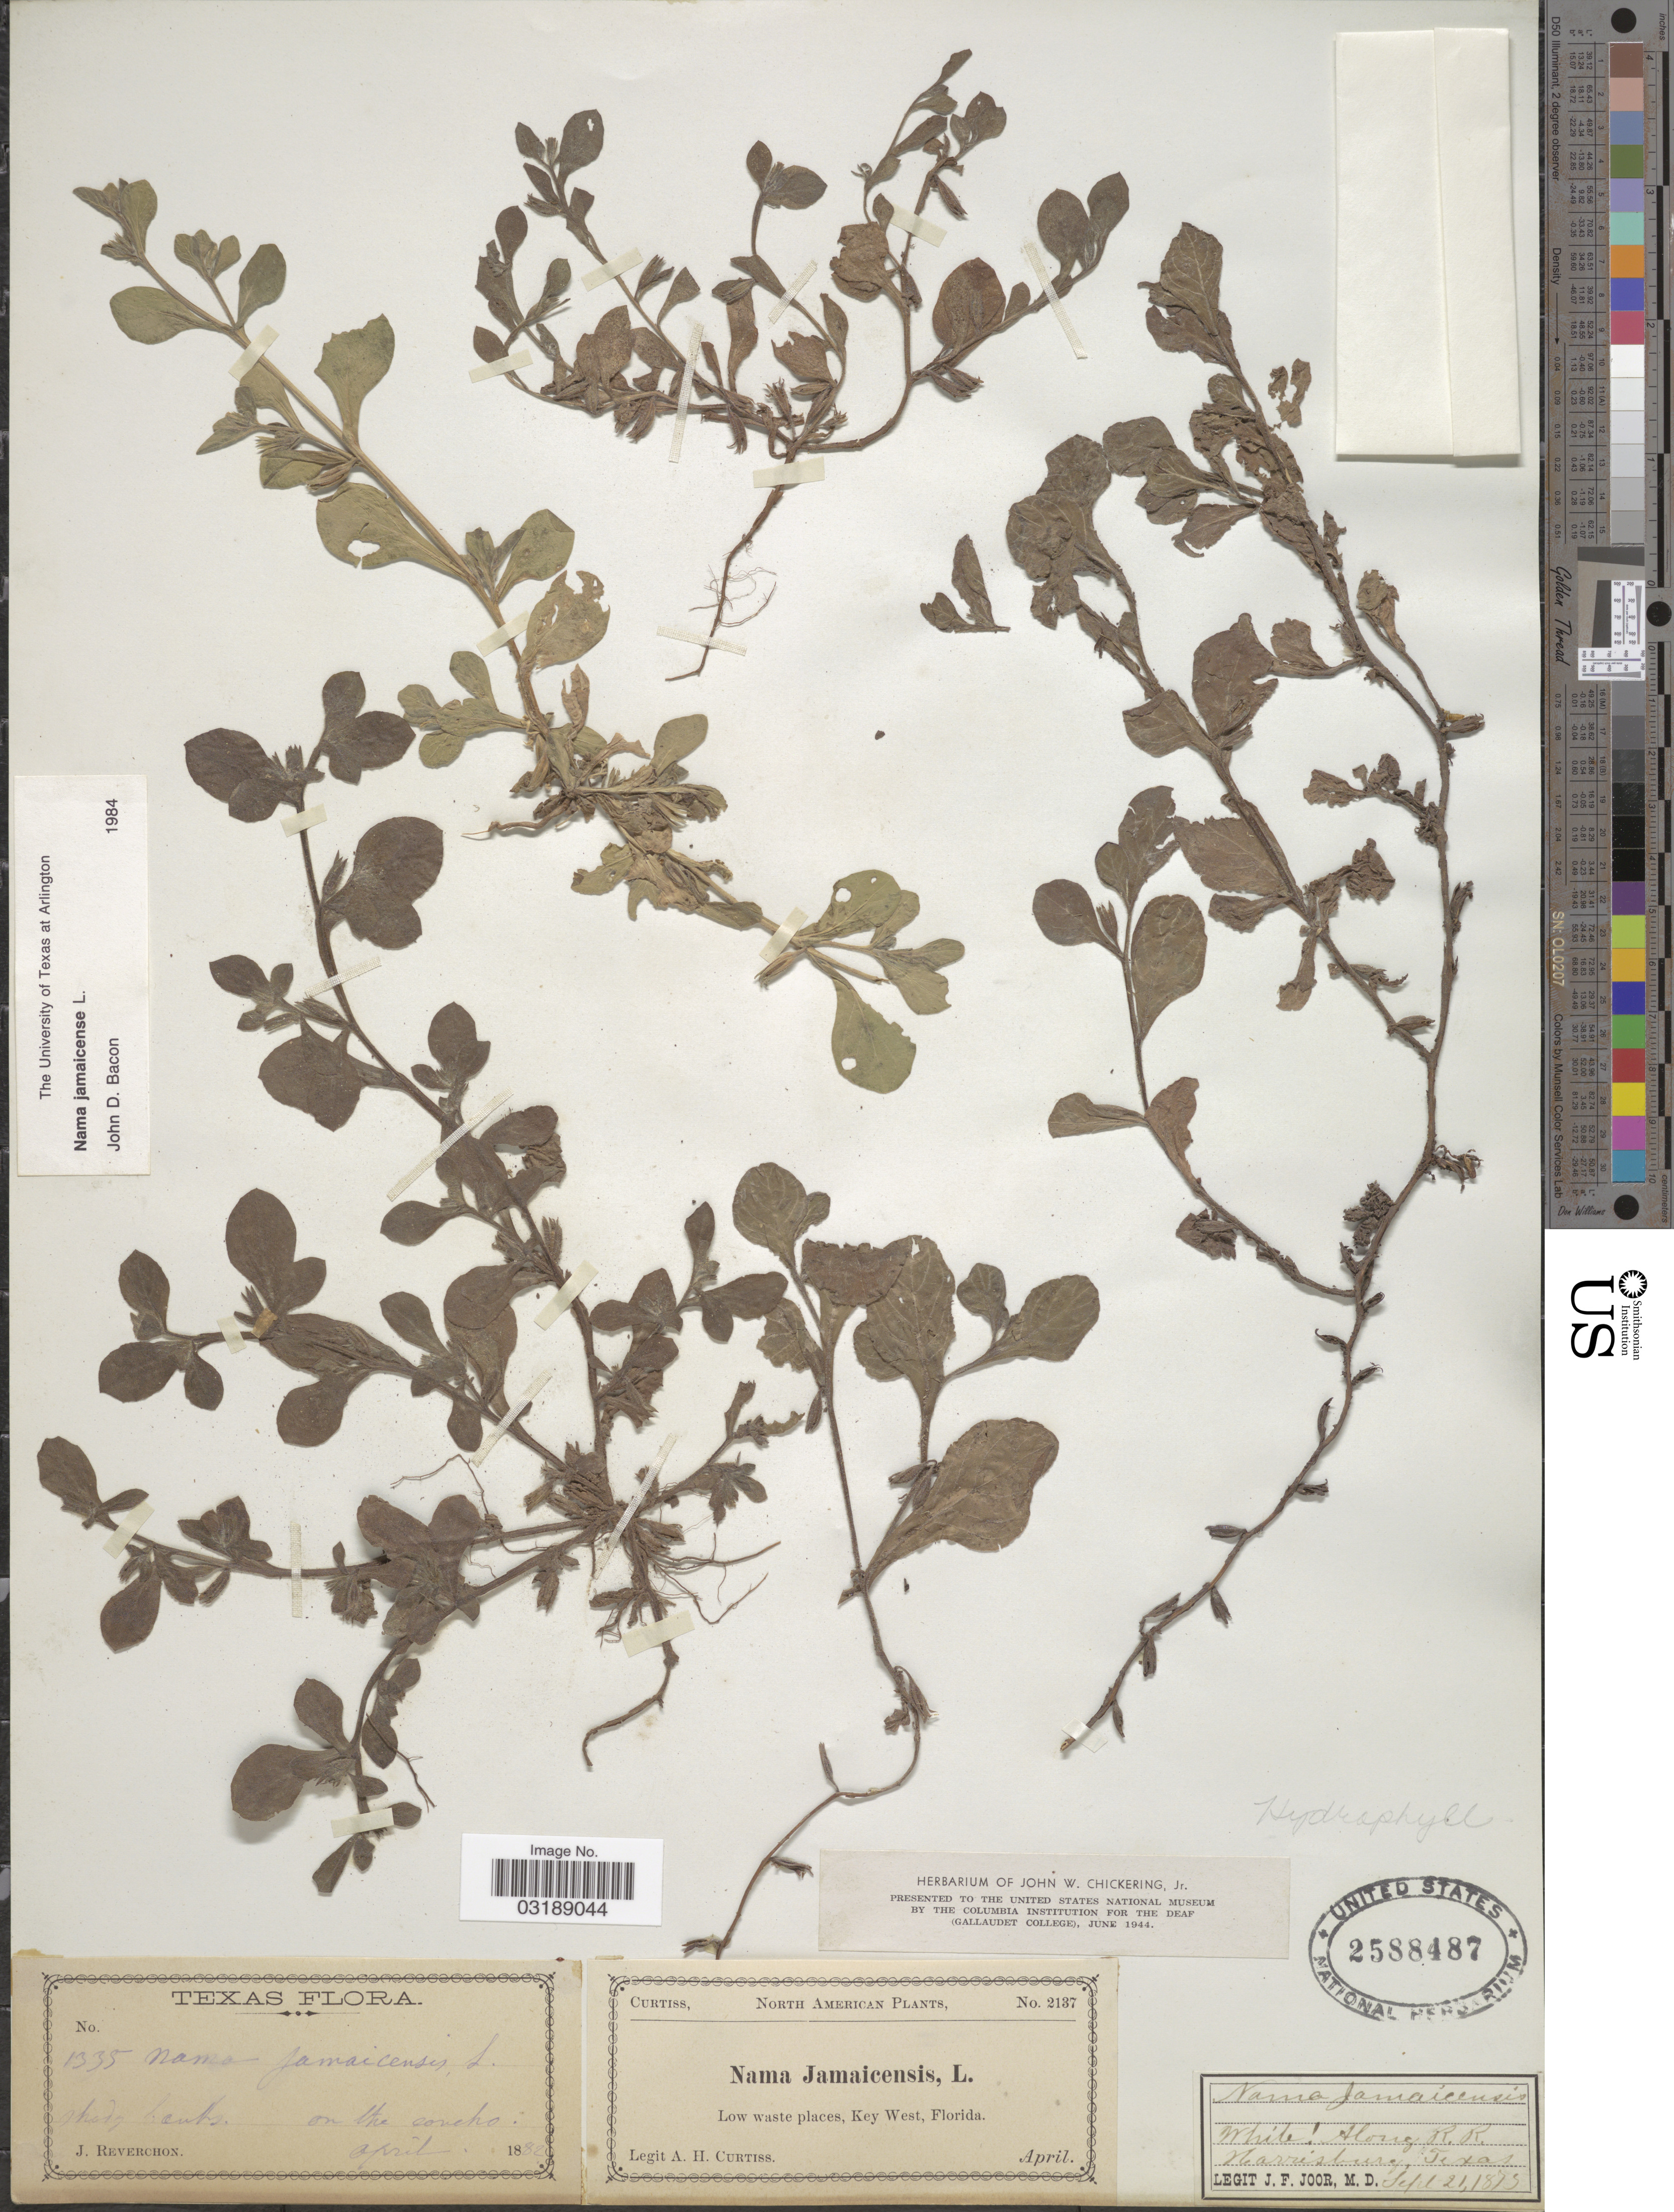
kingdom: Plantae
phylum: Tracheophyta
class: Magnoliopsida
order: Boraginales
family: Namaceae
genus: Nama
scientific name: Nama jamaicensis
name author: L.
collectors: J. F. Joor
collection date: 1875-09-21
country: United States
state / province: Texas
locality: Along R.R,, Harrisburg.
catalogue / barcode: US 2588487-3